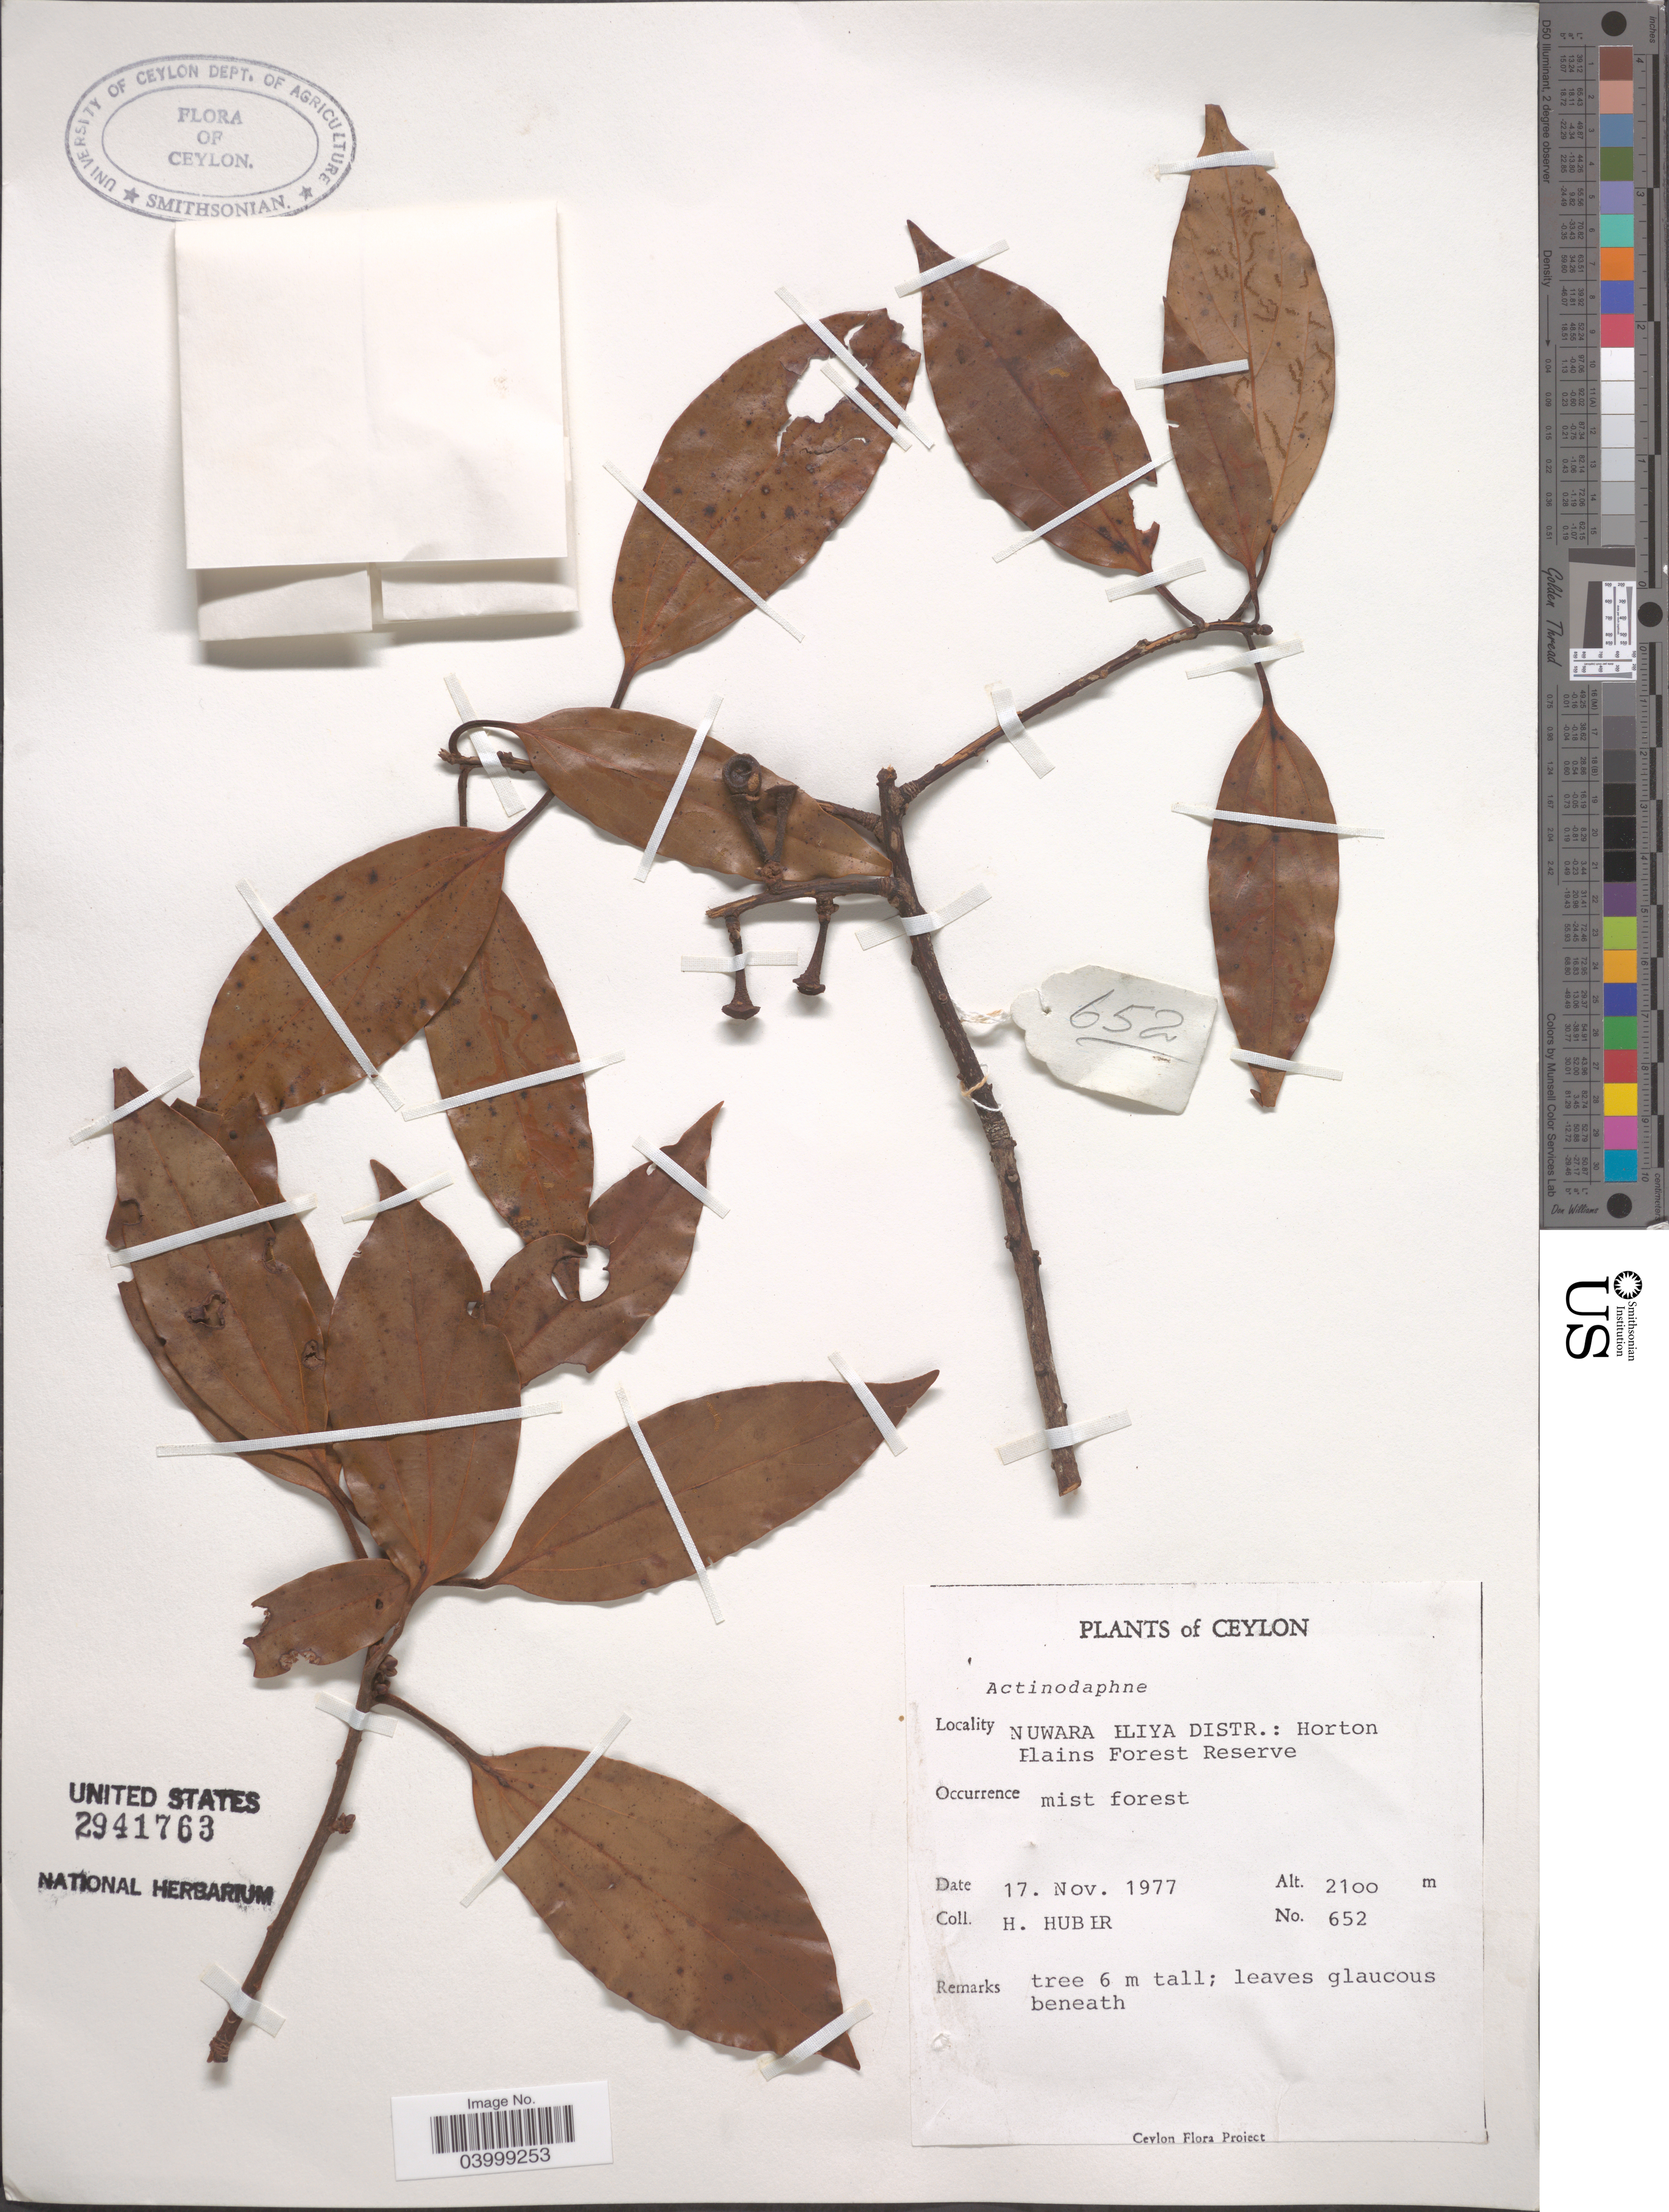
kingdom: Plantae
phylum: Tracheophyta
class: Magnoliopsida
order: Laurales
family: Lauraceae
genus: Actinodaphne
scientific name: Actinodaphne sp.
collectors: H. Huber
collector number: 652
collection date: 1977-11-17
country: Sri Lanka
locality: Ceylon. Nuwara Eliya Distr.: Horton Plains Forest Reserve.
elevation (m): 2100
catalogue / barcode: US 2941763